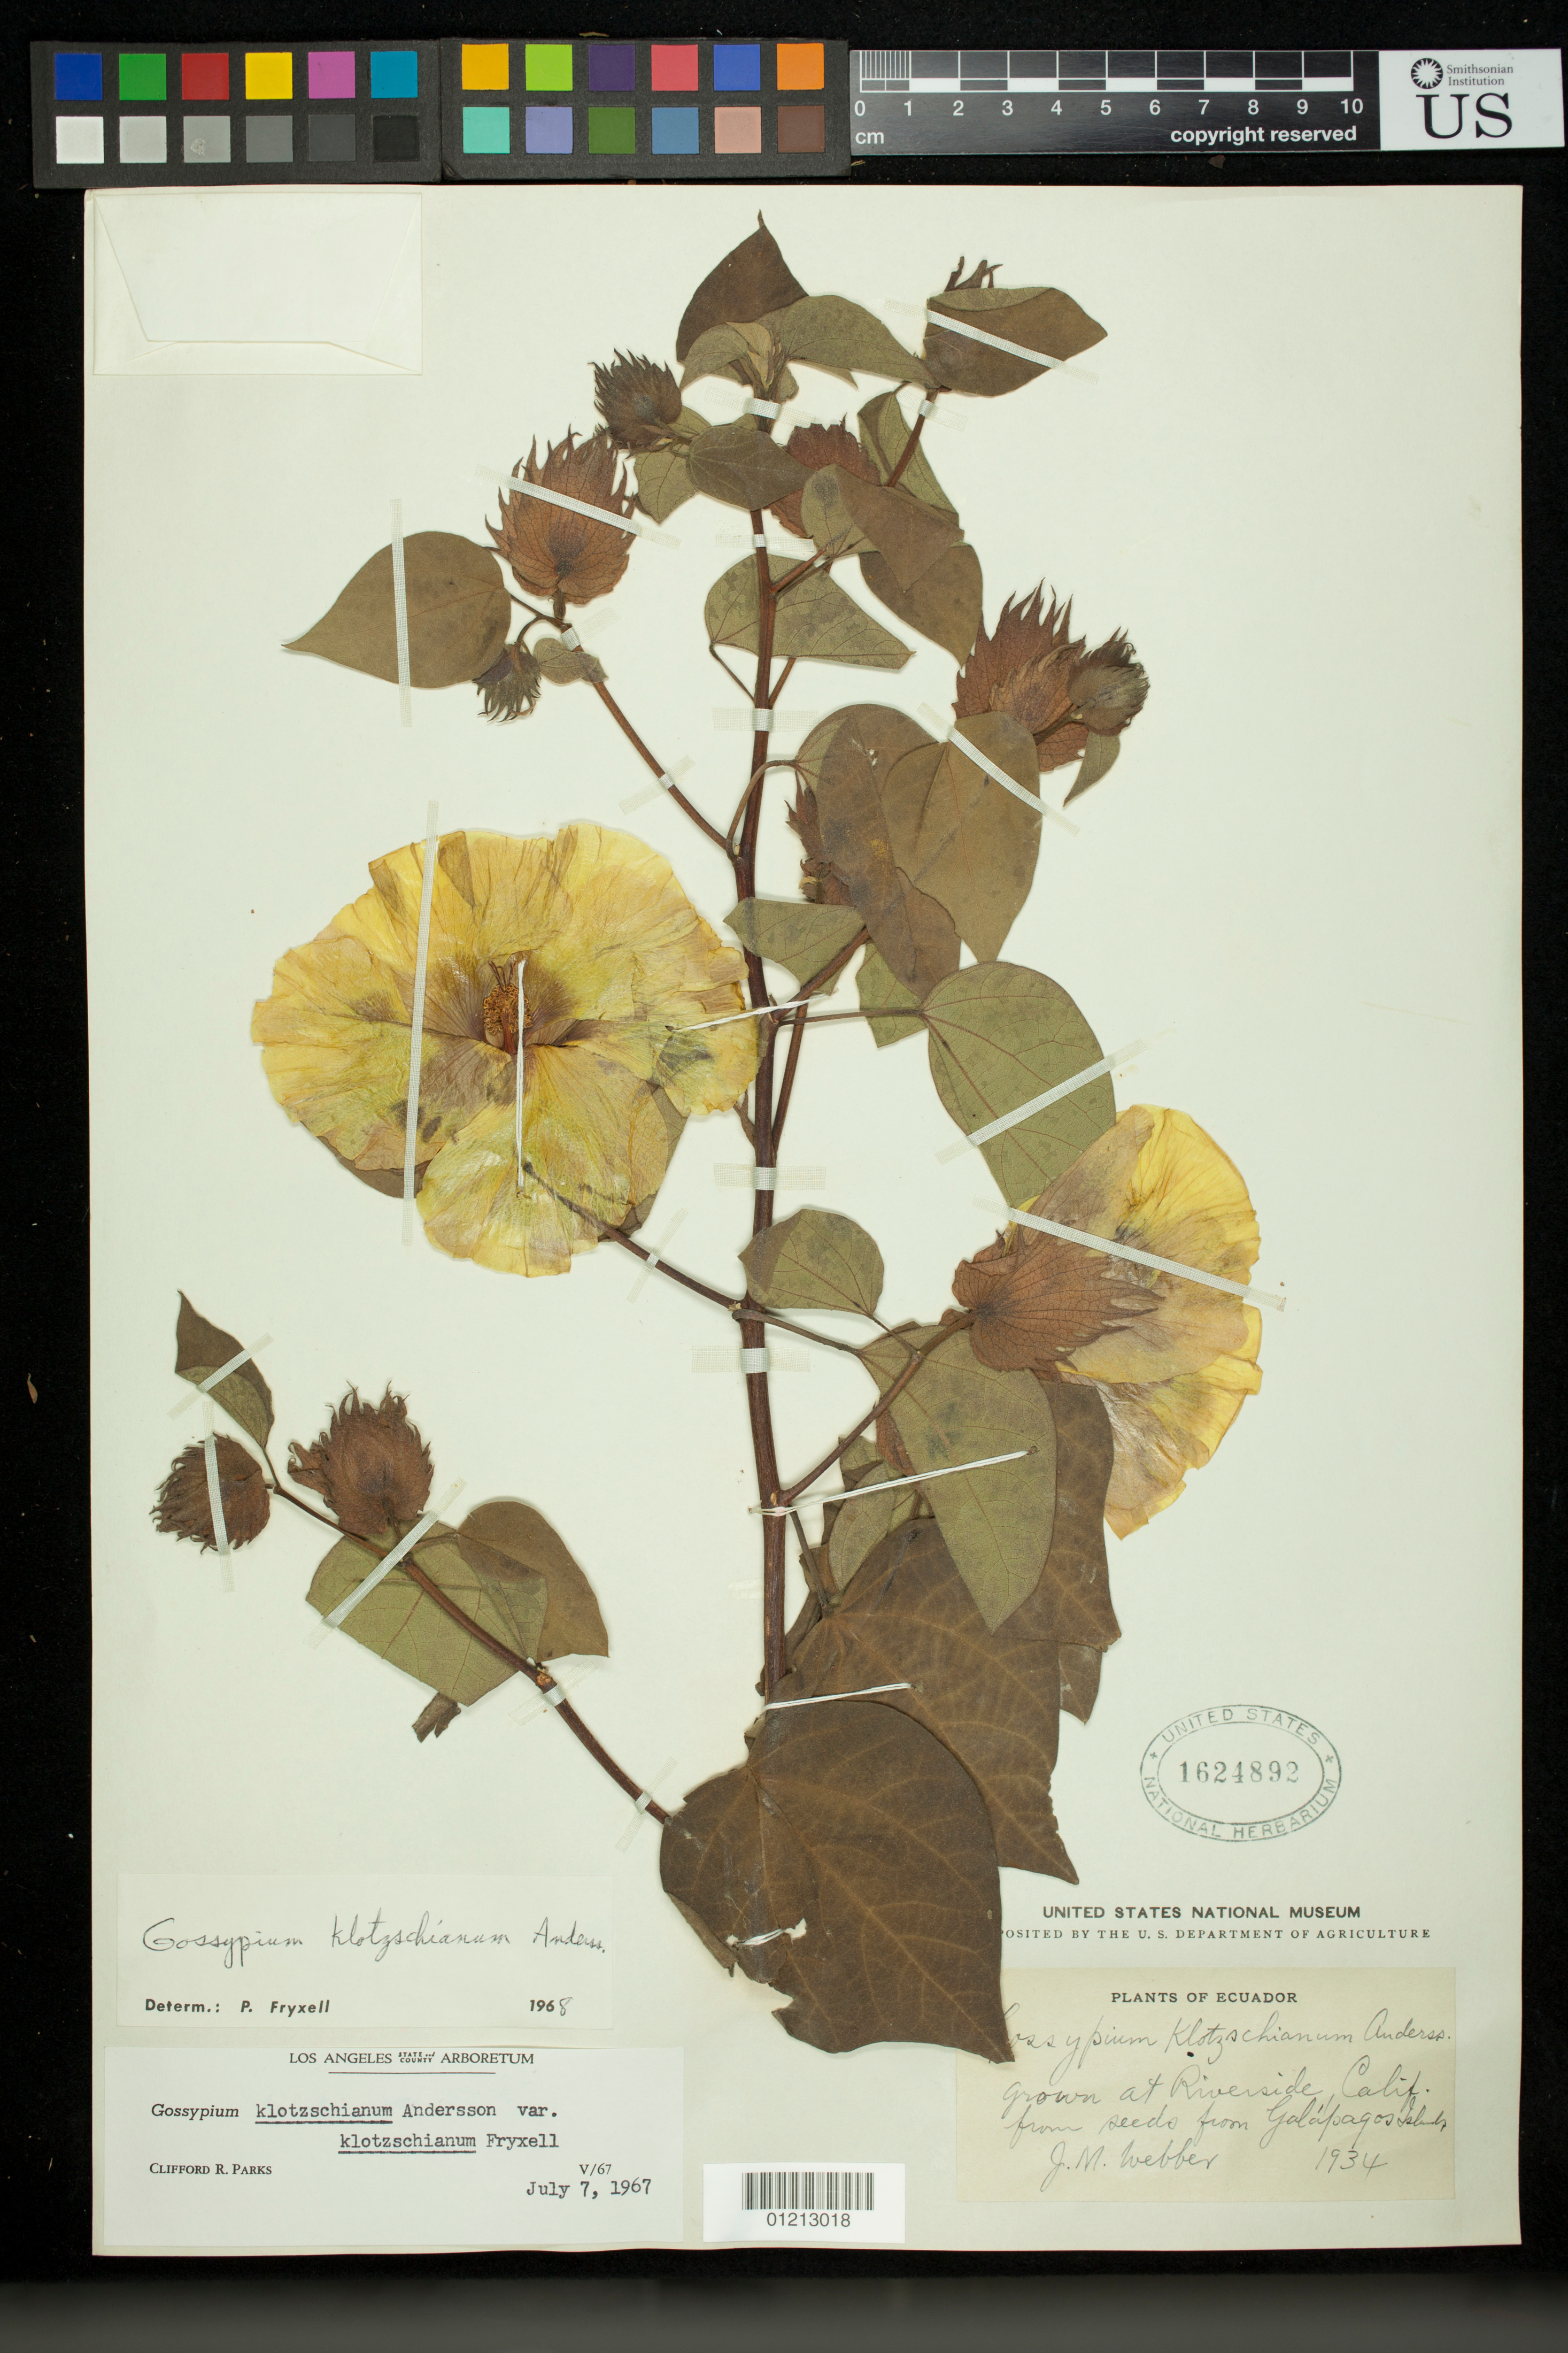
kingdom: Plantae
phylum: Tracheophyta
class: Magnoliopsida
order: Malvales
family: Malvaceae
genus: Gossypium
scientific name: Gossypium klotschianum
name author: Anderson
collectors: J. M. Webber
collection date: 1934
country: United States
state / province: California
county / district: Riverside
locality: Plants of Ecuador. grown at Riverside, Calif. from seeds from Galapagos Island.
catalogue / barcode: US 1624892